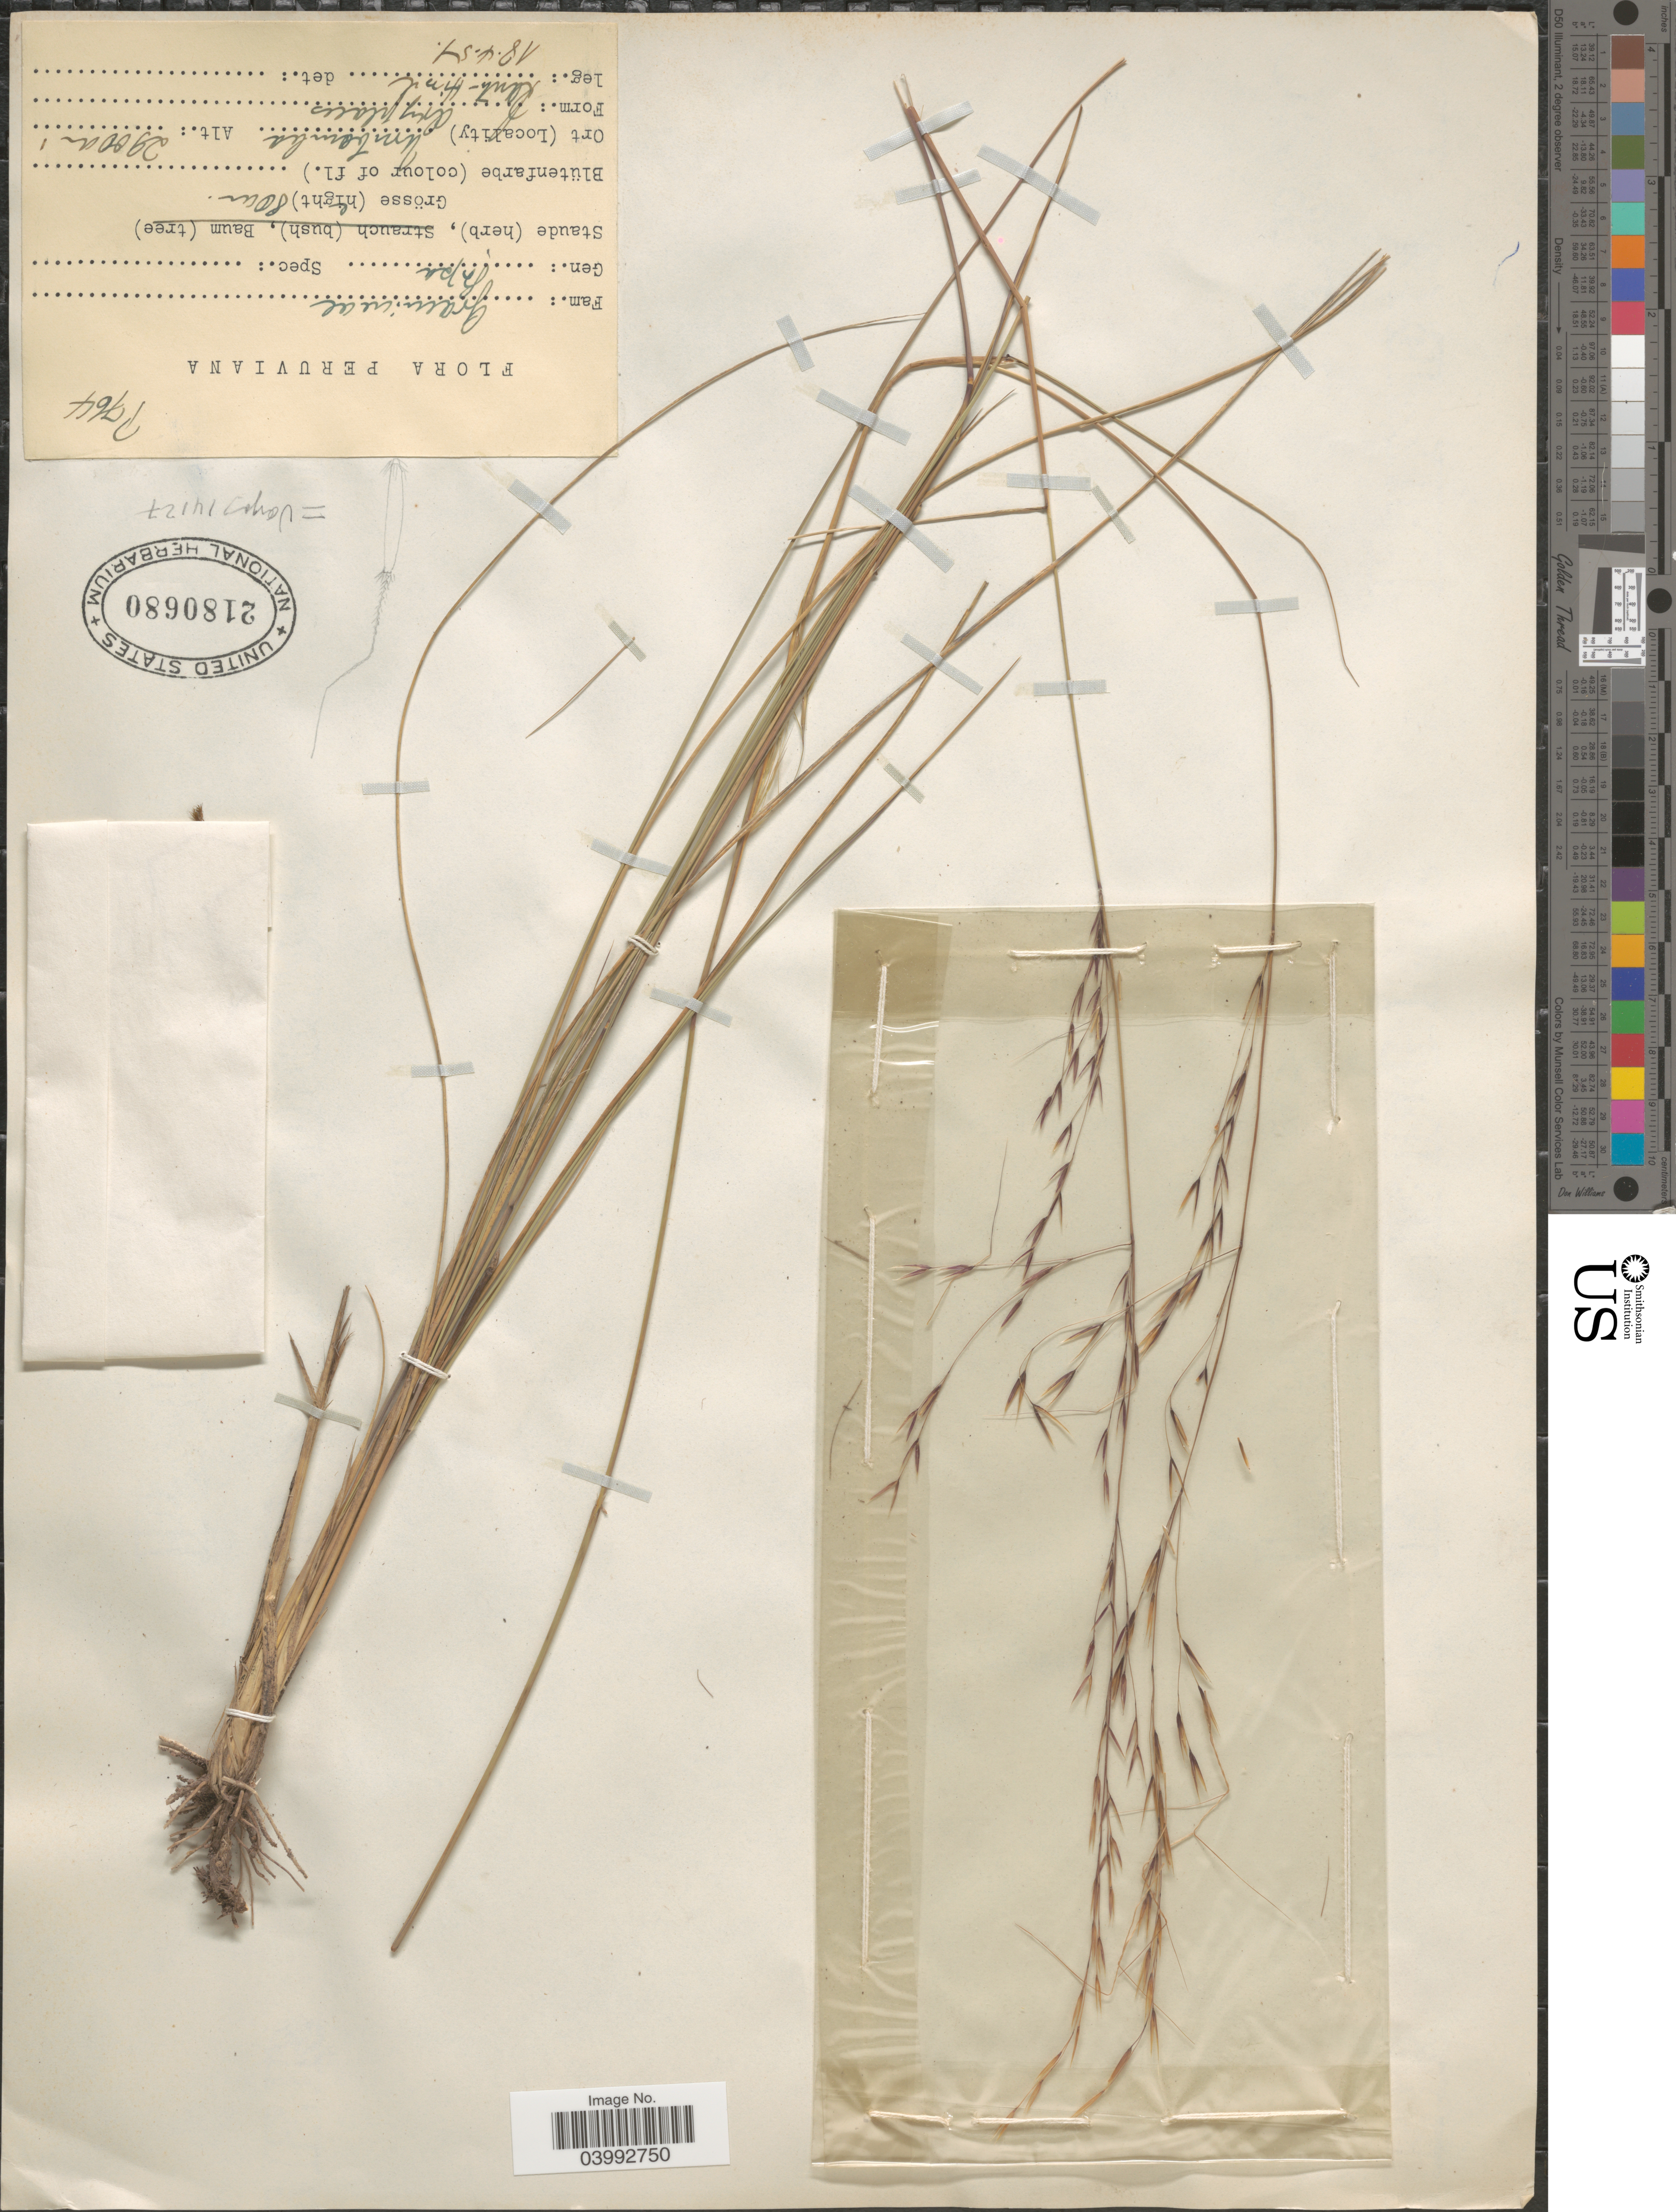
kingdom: Plantae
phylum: Tracheophyta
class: Liliopsida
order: Poales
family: Poaceae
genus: Jarava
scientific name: Jarava sp.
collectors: W. Rauh & G. Hirsch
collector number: P764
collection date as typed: Transcribed d/m/y: 18/4/57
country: Peru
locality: Uribamba.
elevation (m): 2900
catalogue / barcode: US 2180680